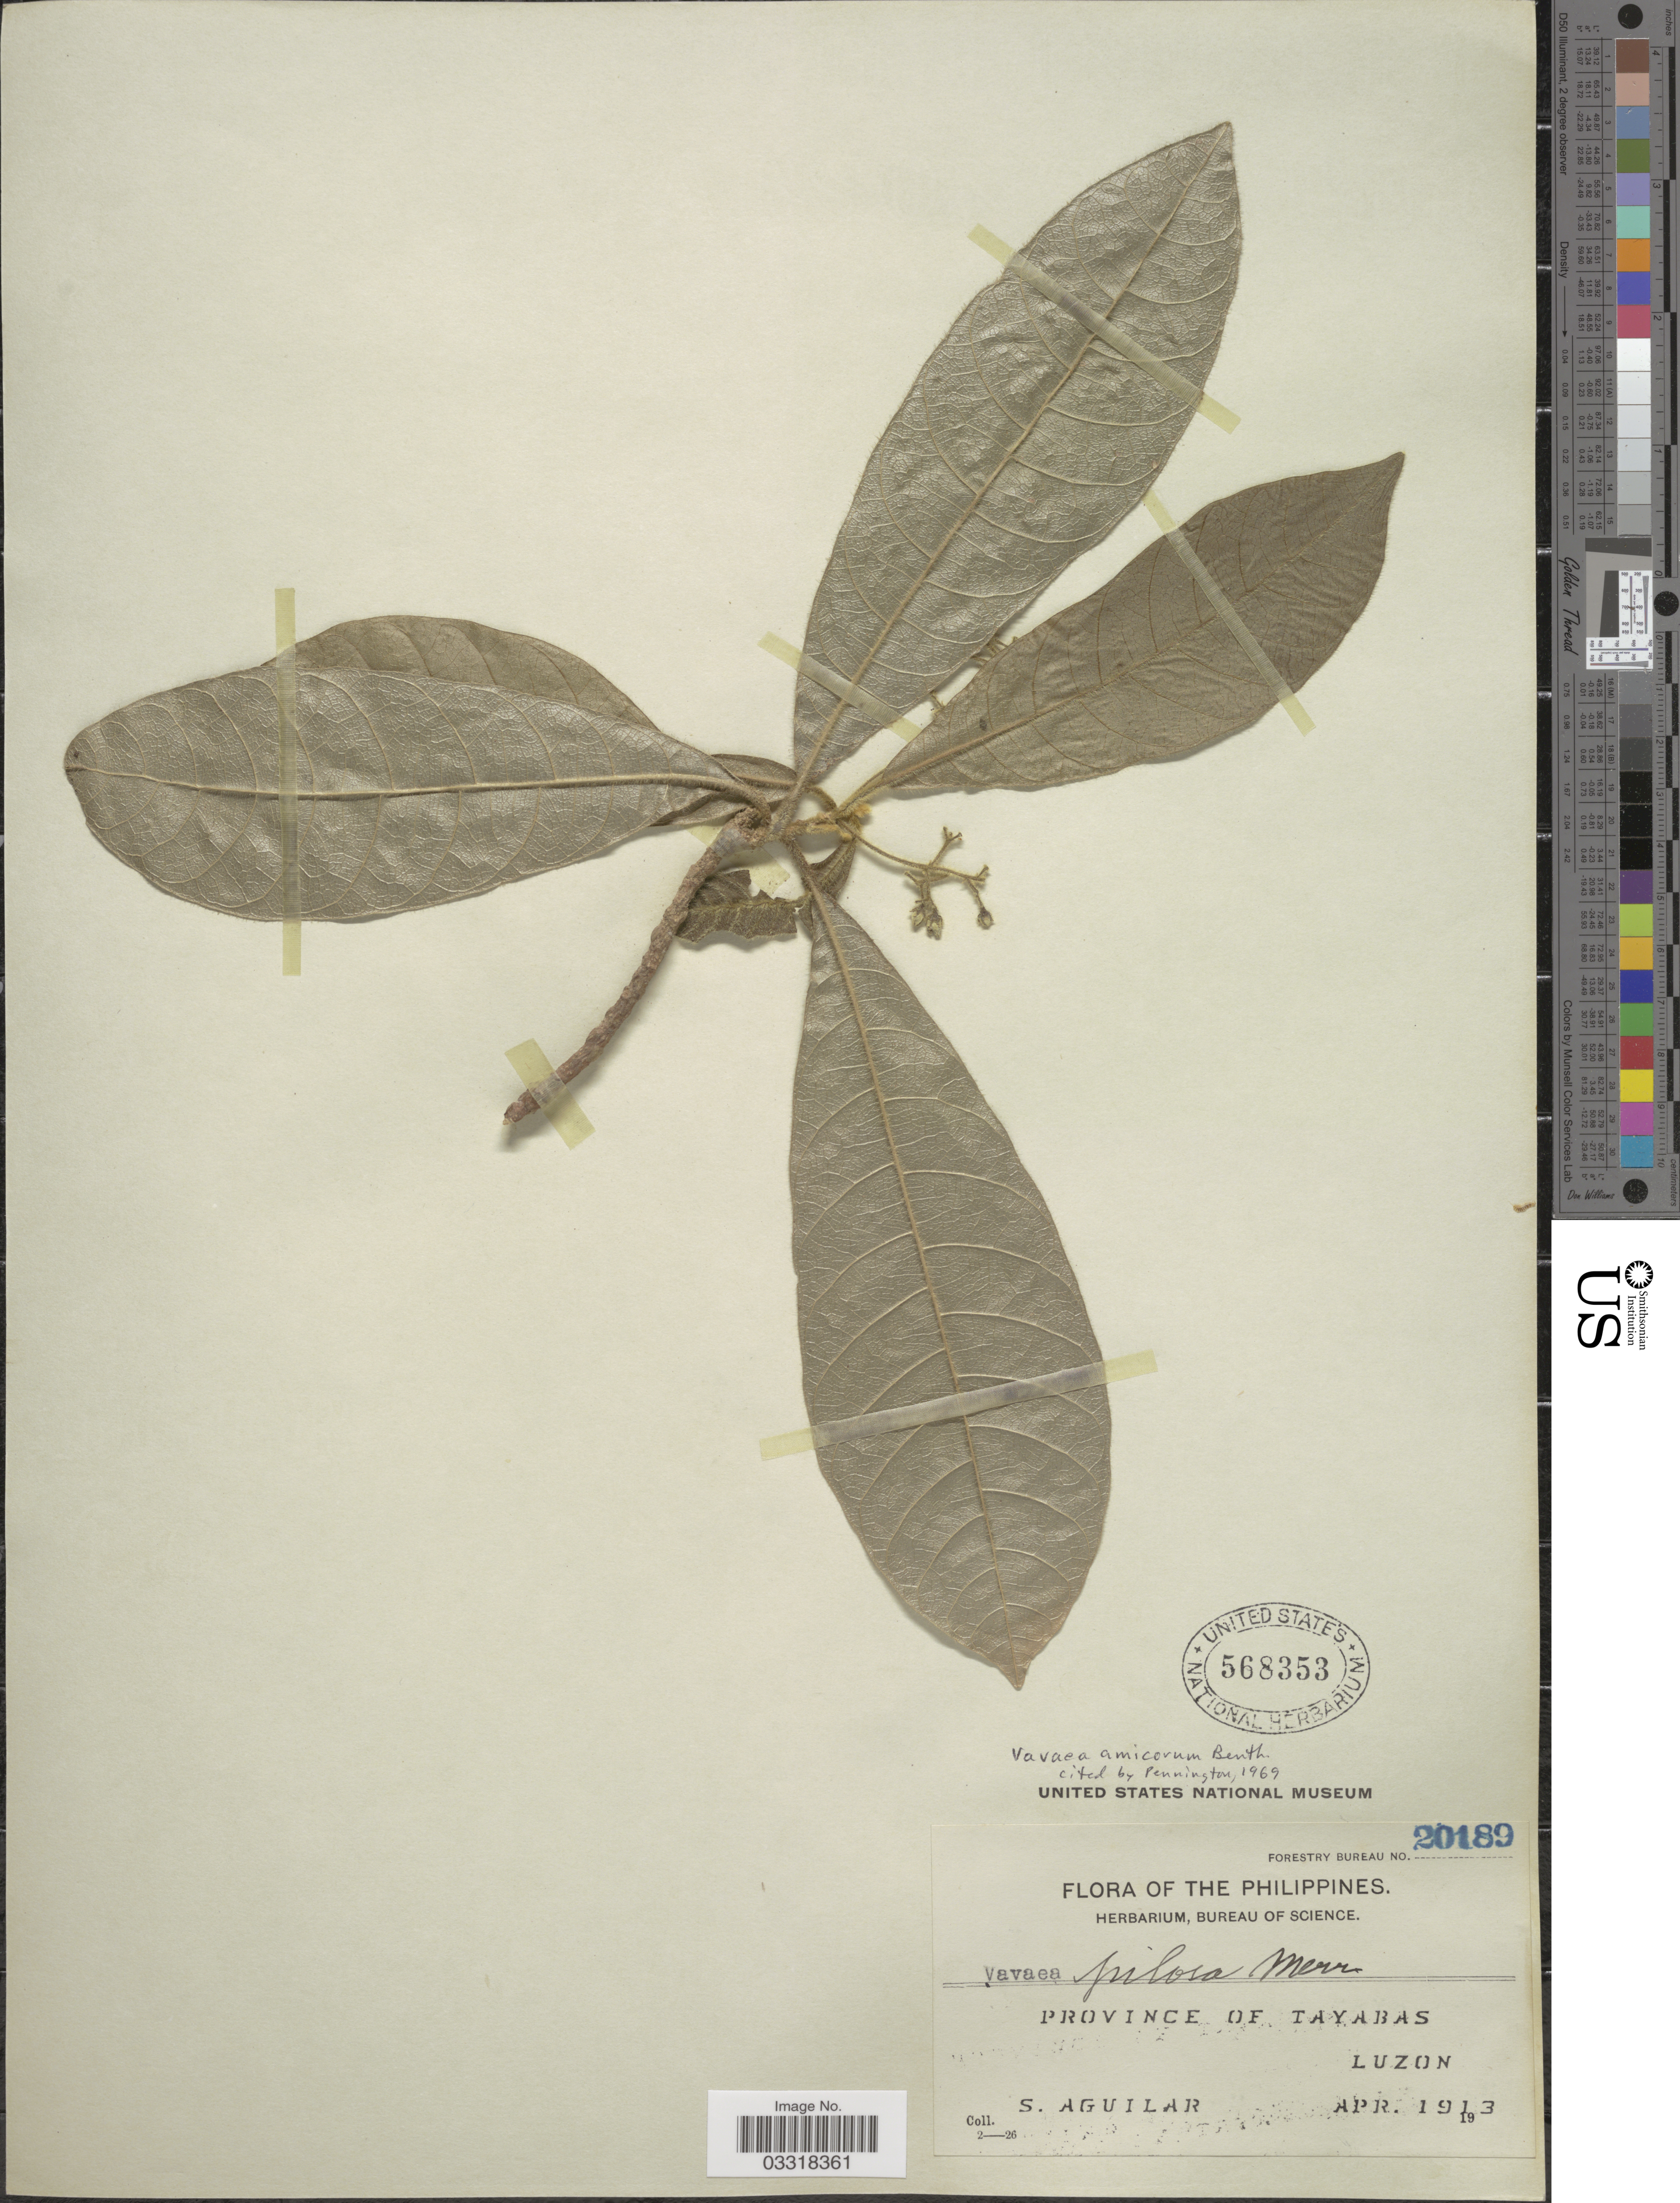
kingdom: Plantae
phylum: Tracheophyta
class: Magnoliopsida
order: Sapindales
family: Meliaceae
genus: Vavaea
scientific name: Vavaea amicorum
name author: Benth.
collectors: S. Aguilar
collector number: Forestry Bureau 20189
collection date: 1913-04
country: Philippines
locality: Province of Tayabas. Luzon.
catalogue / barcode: US 568353